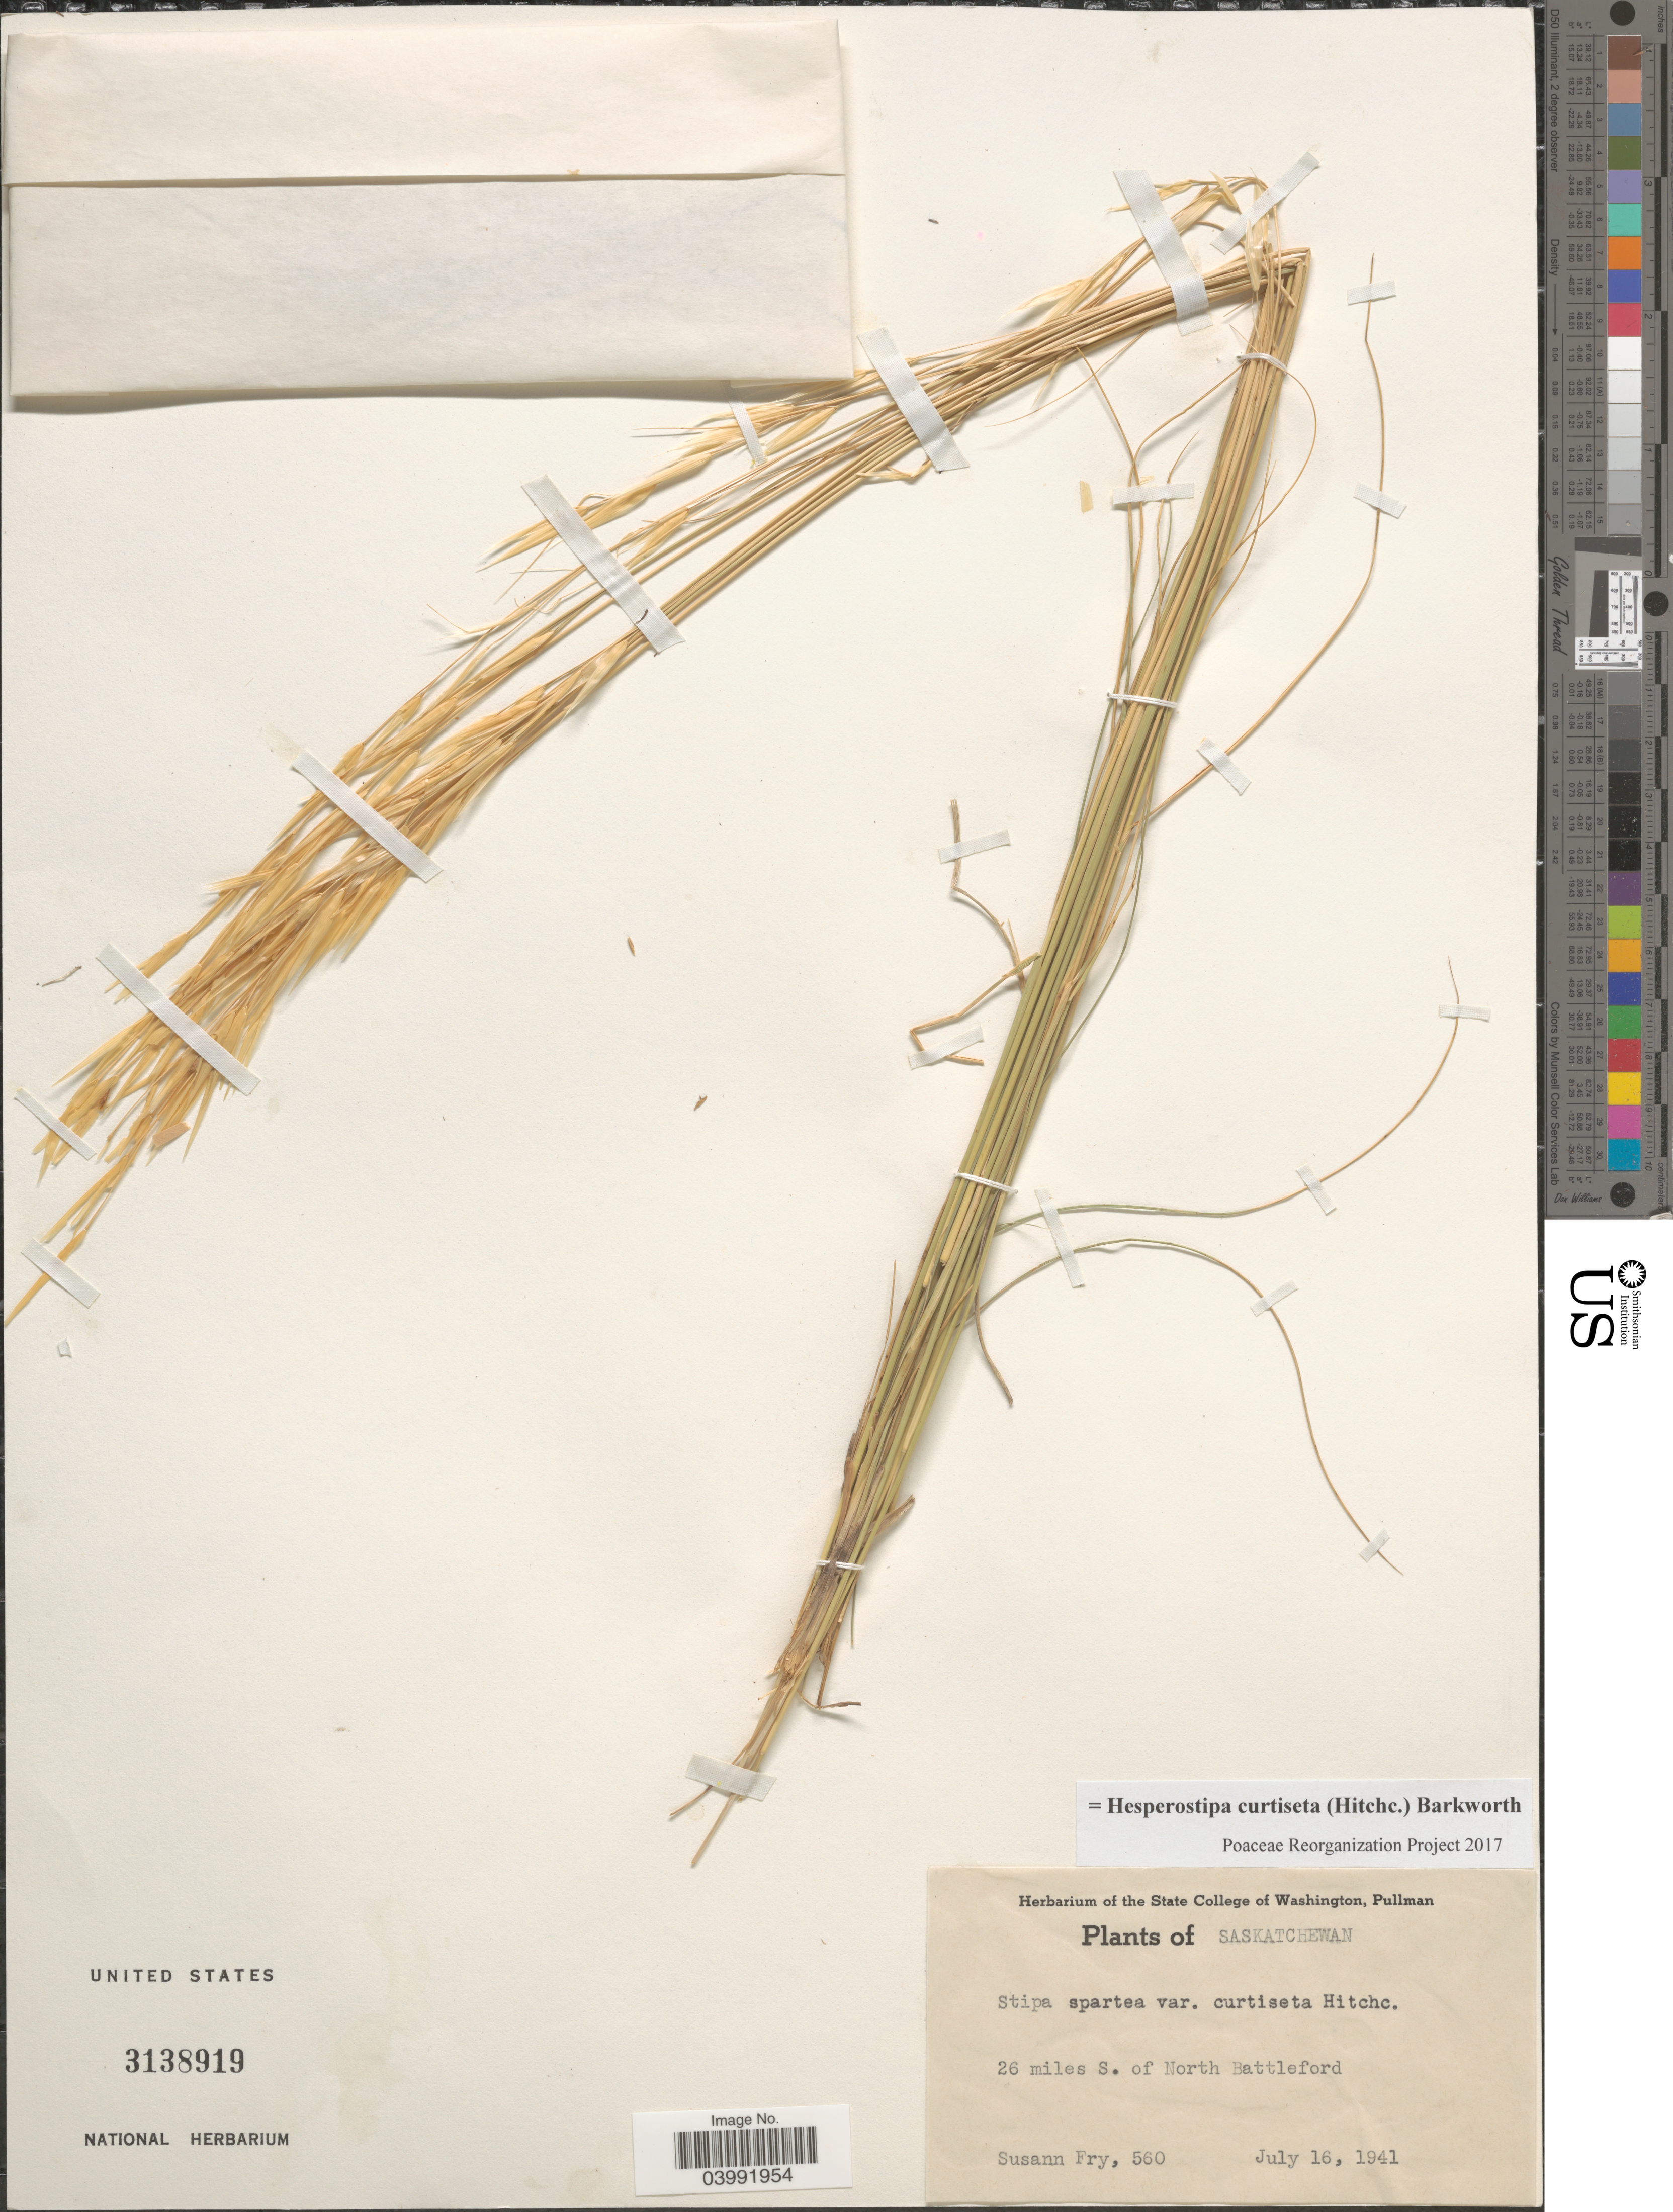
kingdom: Plantae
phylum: Tracheophyta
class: Liliopsida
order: Poales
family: Poaceae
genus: Hesperostipa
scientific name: Hesperostipa curtiseta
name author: (Hitchc.) Barkworth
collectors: S. Fry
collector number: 560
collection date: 1941-07-16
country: Canada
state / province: Saskatchewan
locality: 26 miles S. of North Battleford.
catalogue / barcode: US 3138919